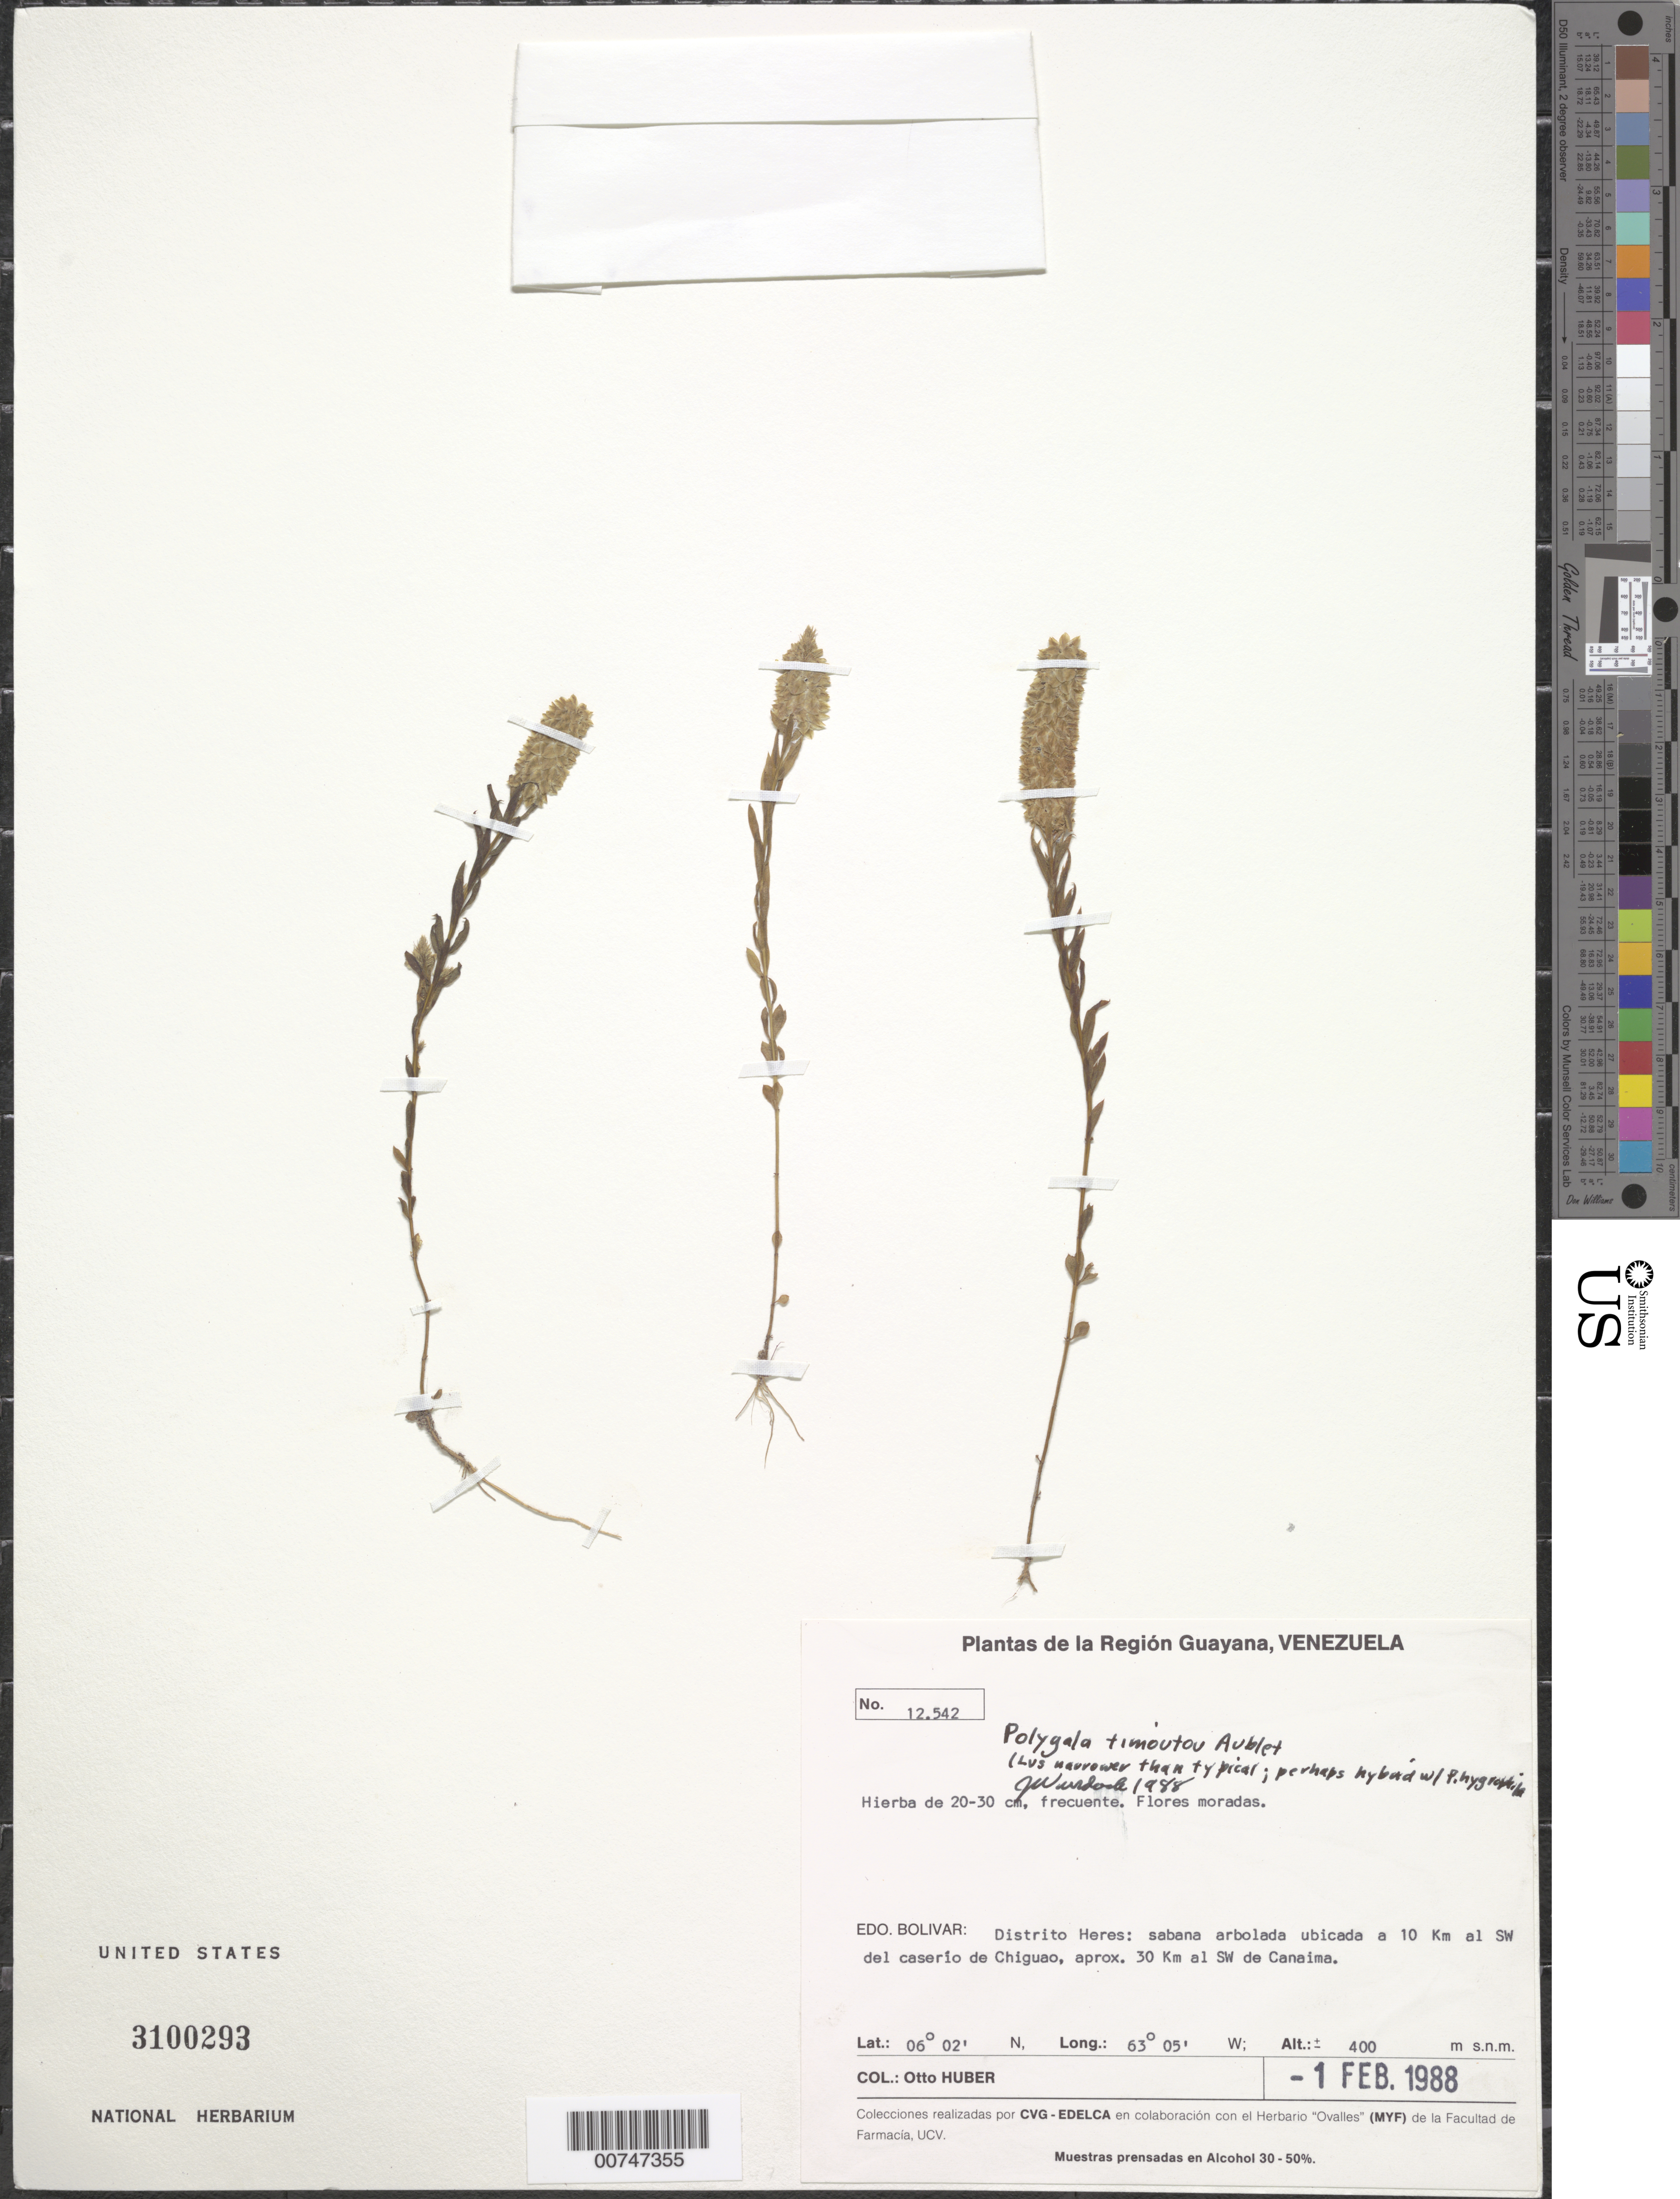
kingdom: Plantae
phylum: Tracheophyta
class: Magnoliopsida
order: Fabales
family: Polygalaceae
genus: Polygala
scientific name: Polygala timoutou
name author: Aubl.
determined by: Wurdack, John J., (US), US (UNITED STATES)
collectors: O. Huber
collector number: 12542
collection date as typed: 1-Feb-88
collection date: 1988-02-01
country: Venezuela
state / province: Bolívar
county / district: Heres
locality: Chiguao, 10 km SW of; 30 km SW of Canaima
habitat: Savanna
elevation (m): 400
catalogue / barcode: US 3100293